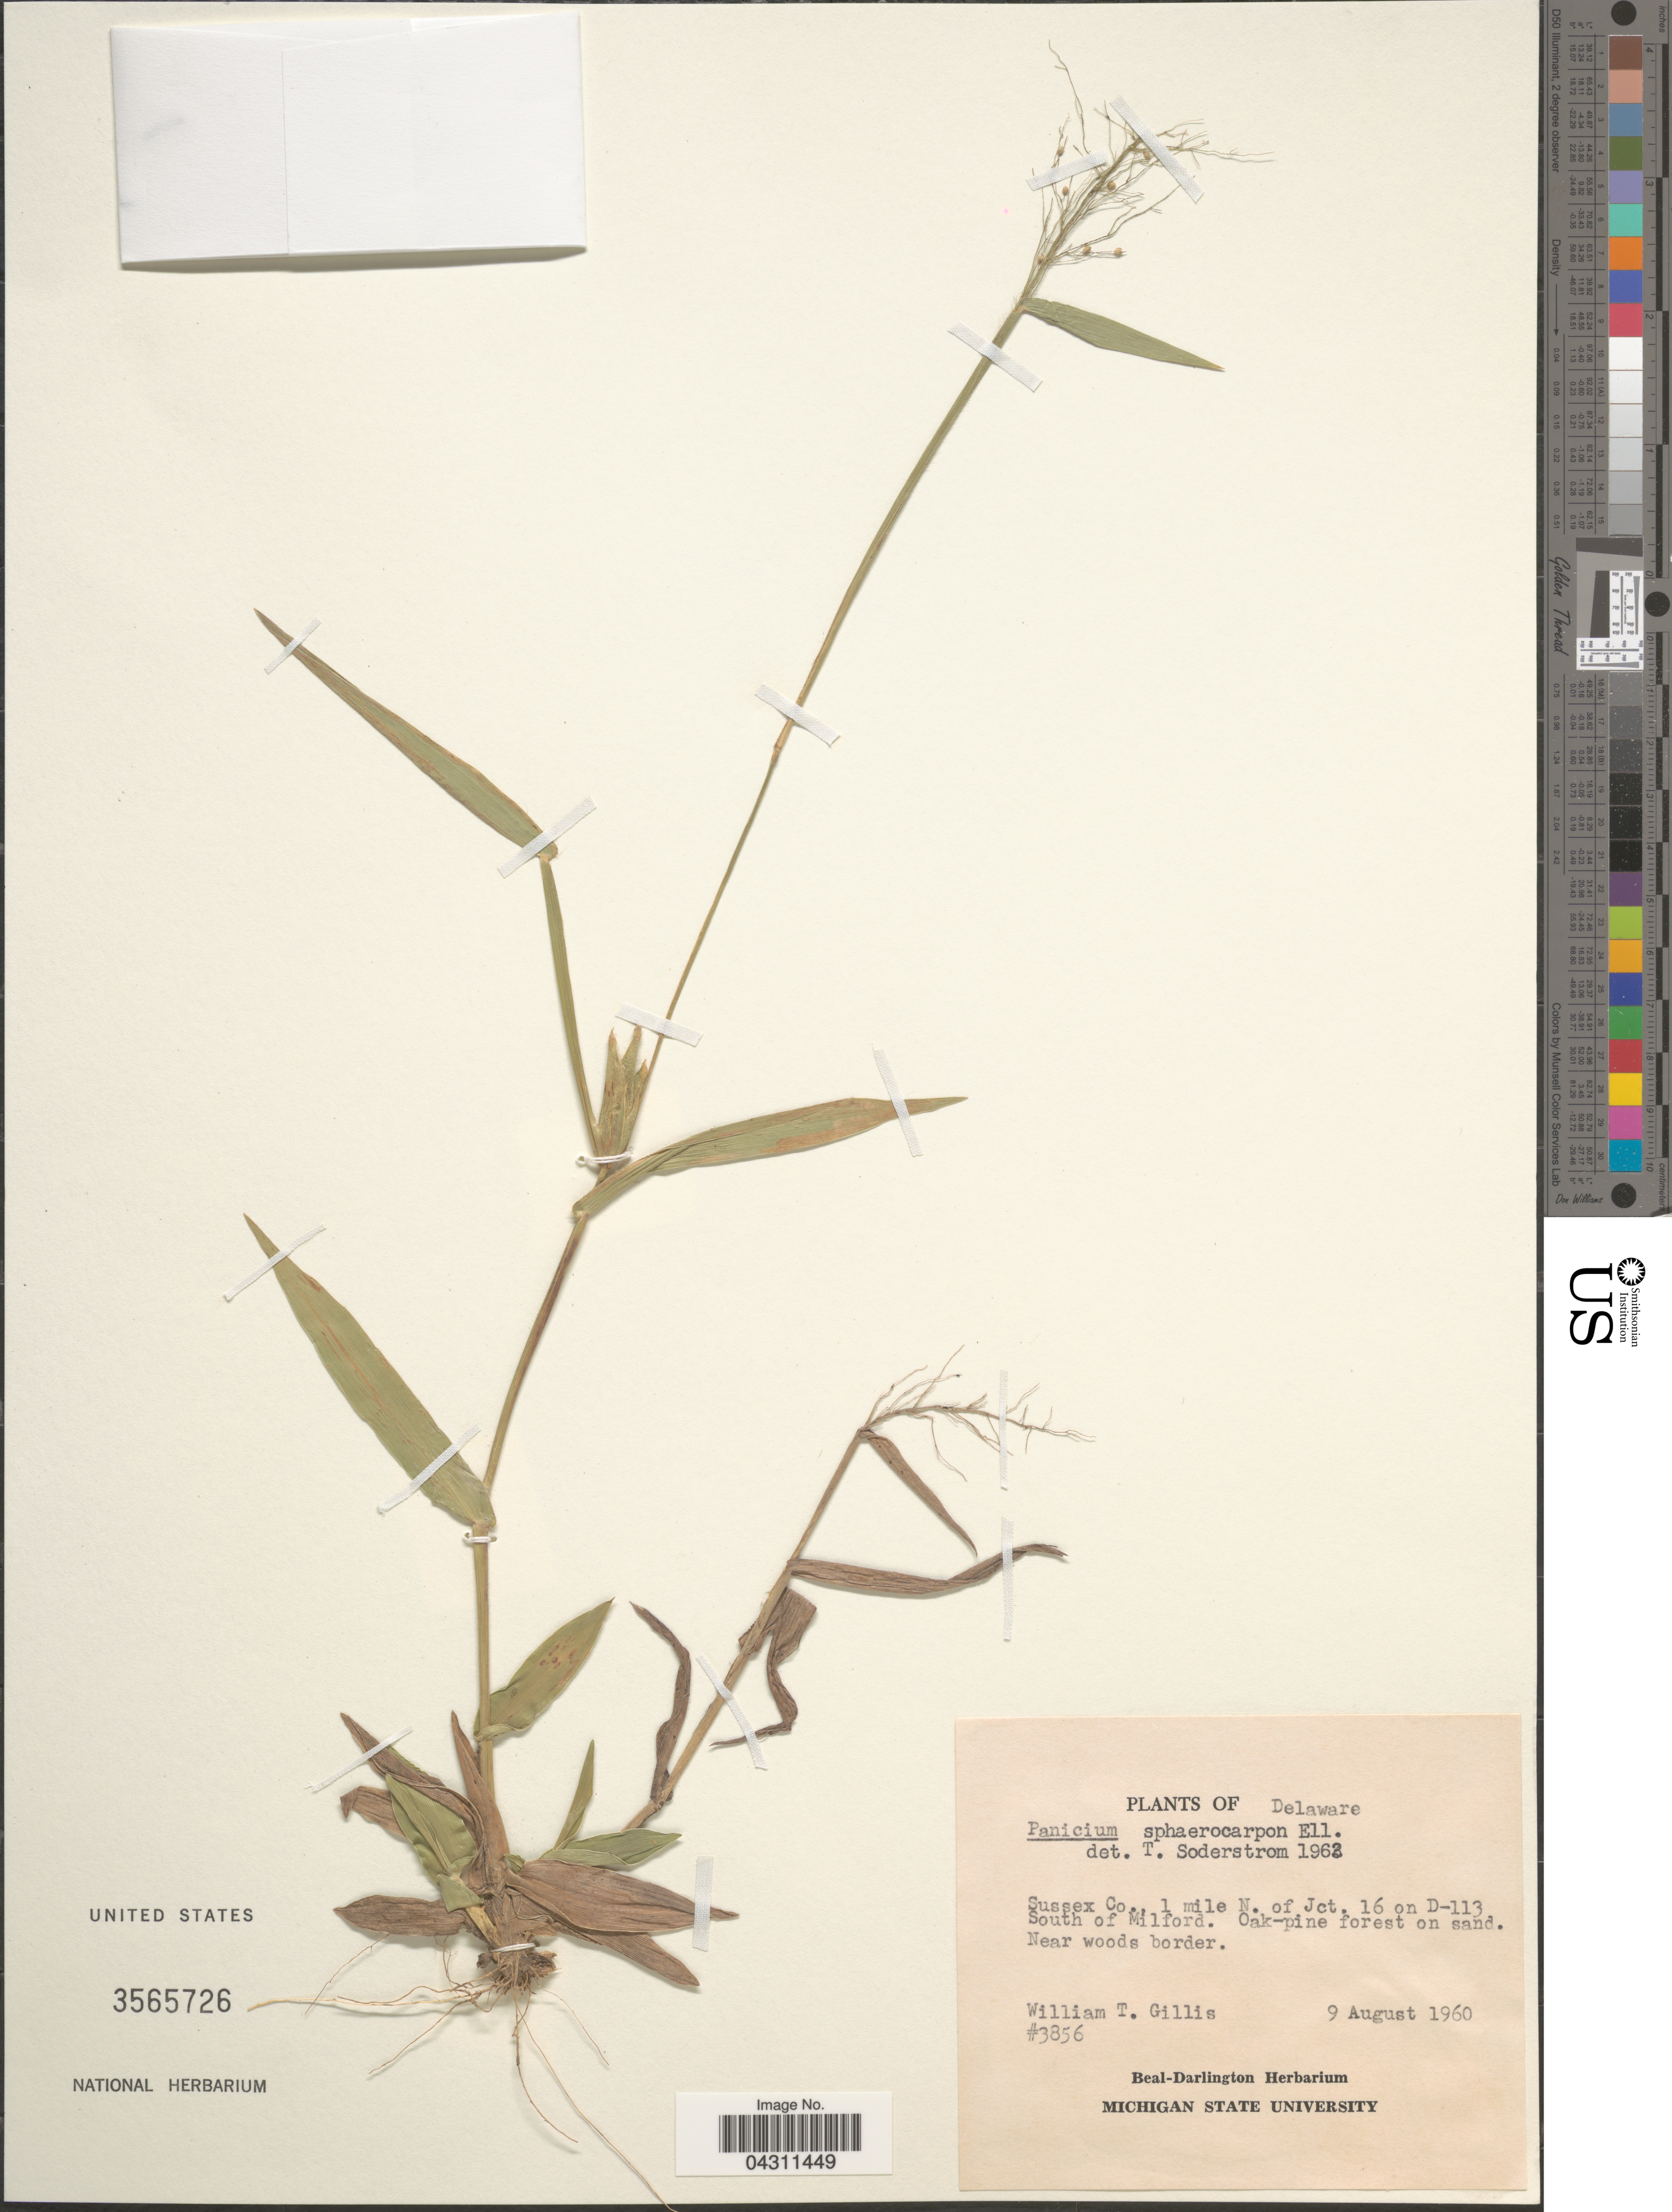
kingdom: Plantae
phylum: Tracheophyta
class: Liliopsida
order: Poales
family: Poaceae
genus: Dichanthelium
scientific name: Dichanthelium sphaerocarpon var. sphaerocarpon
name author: (Elliott) Gould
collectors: W. T. Gillis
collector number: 3856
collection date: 1960-08-09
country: United States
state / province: Delaware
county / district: Sussex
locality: Sussex Co., 1 mile N. of Jct. 16 on D-113 South of Milford. Oak-pine forest on sand. Near woods border.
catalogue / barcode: US 3565726